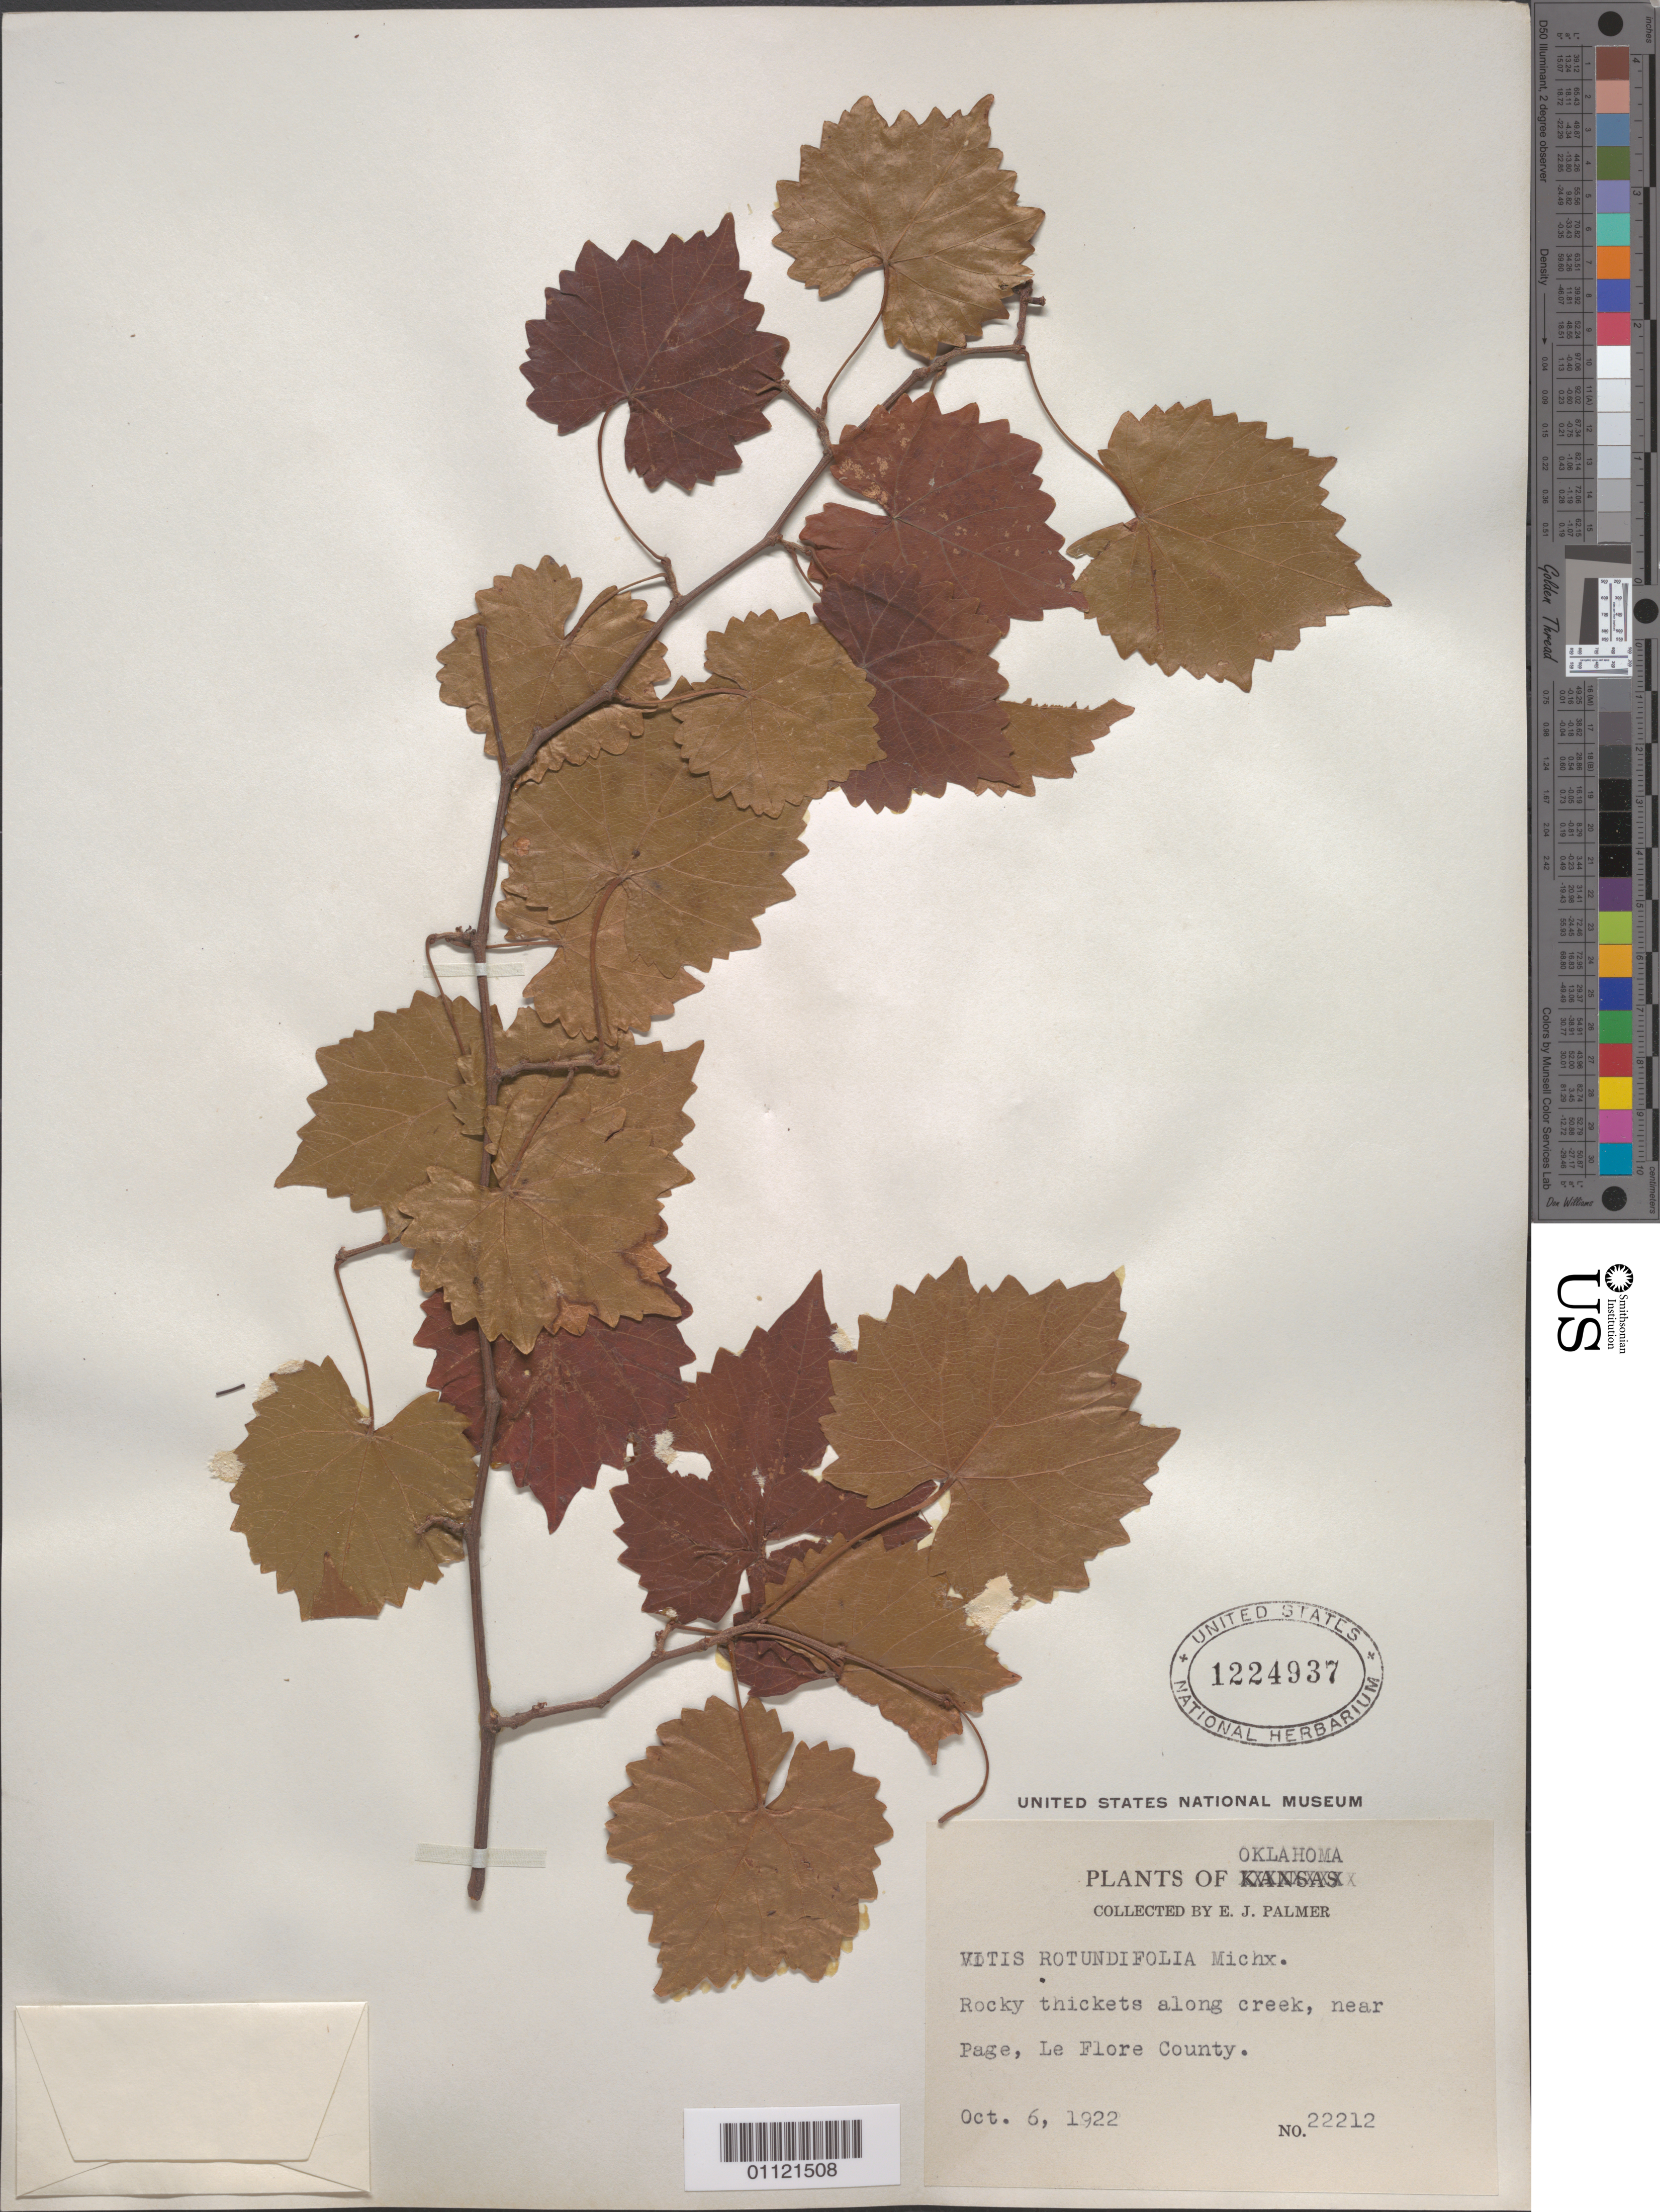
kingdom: Plantae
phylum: Tracheophyta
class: Magnoliopsida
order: Vitales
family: Vitaceae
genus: Vitis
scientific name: Vitis rotundifolia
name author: Michx.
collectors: E. J. Palmer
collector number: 22212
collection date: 1922-10-06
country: United States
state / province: Oklahoma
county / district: Le Flore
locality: near Page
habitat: Rocky thickets along creek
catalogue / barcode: US 1224937